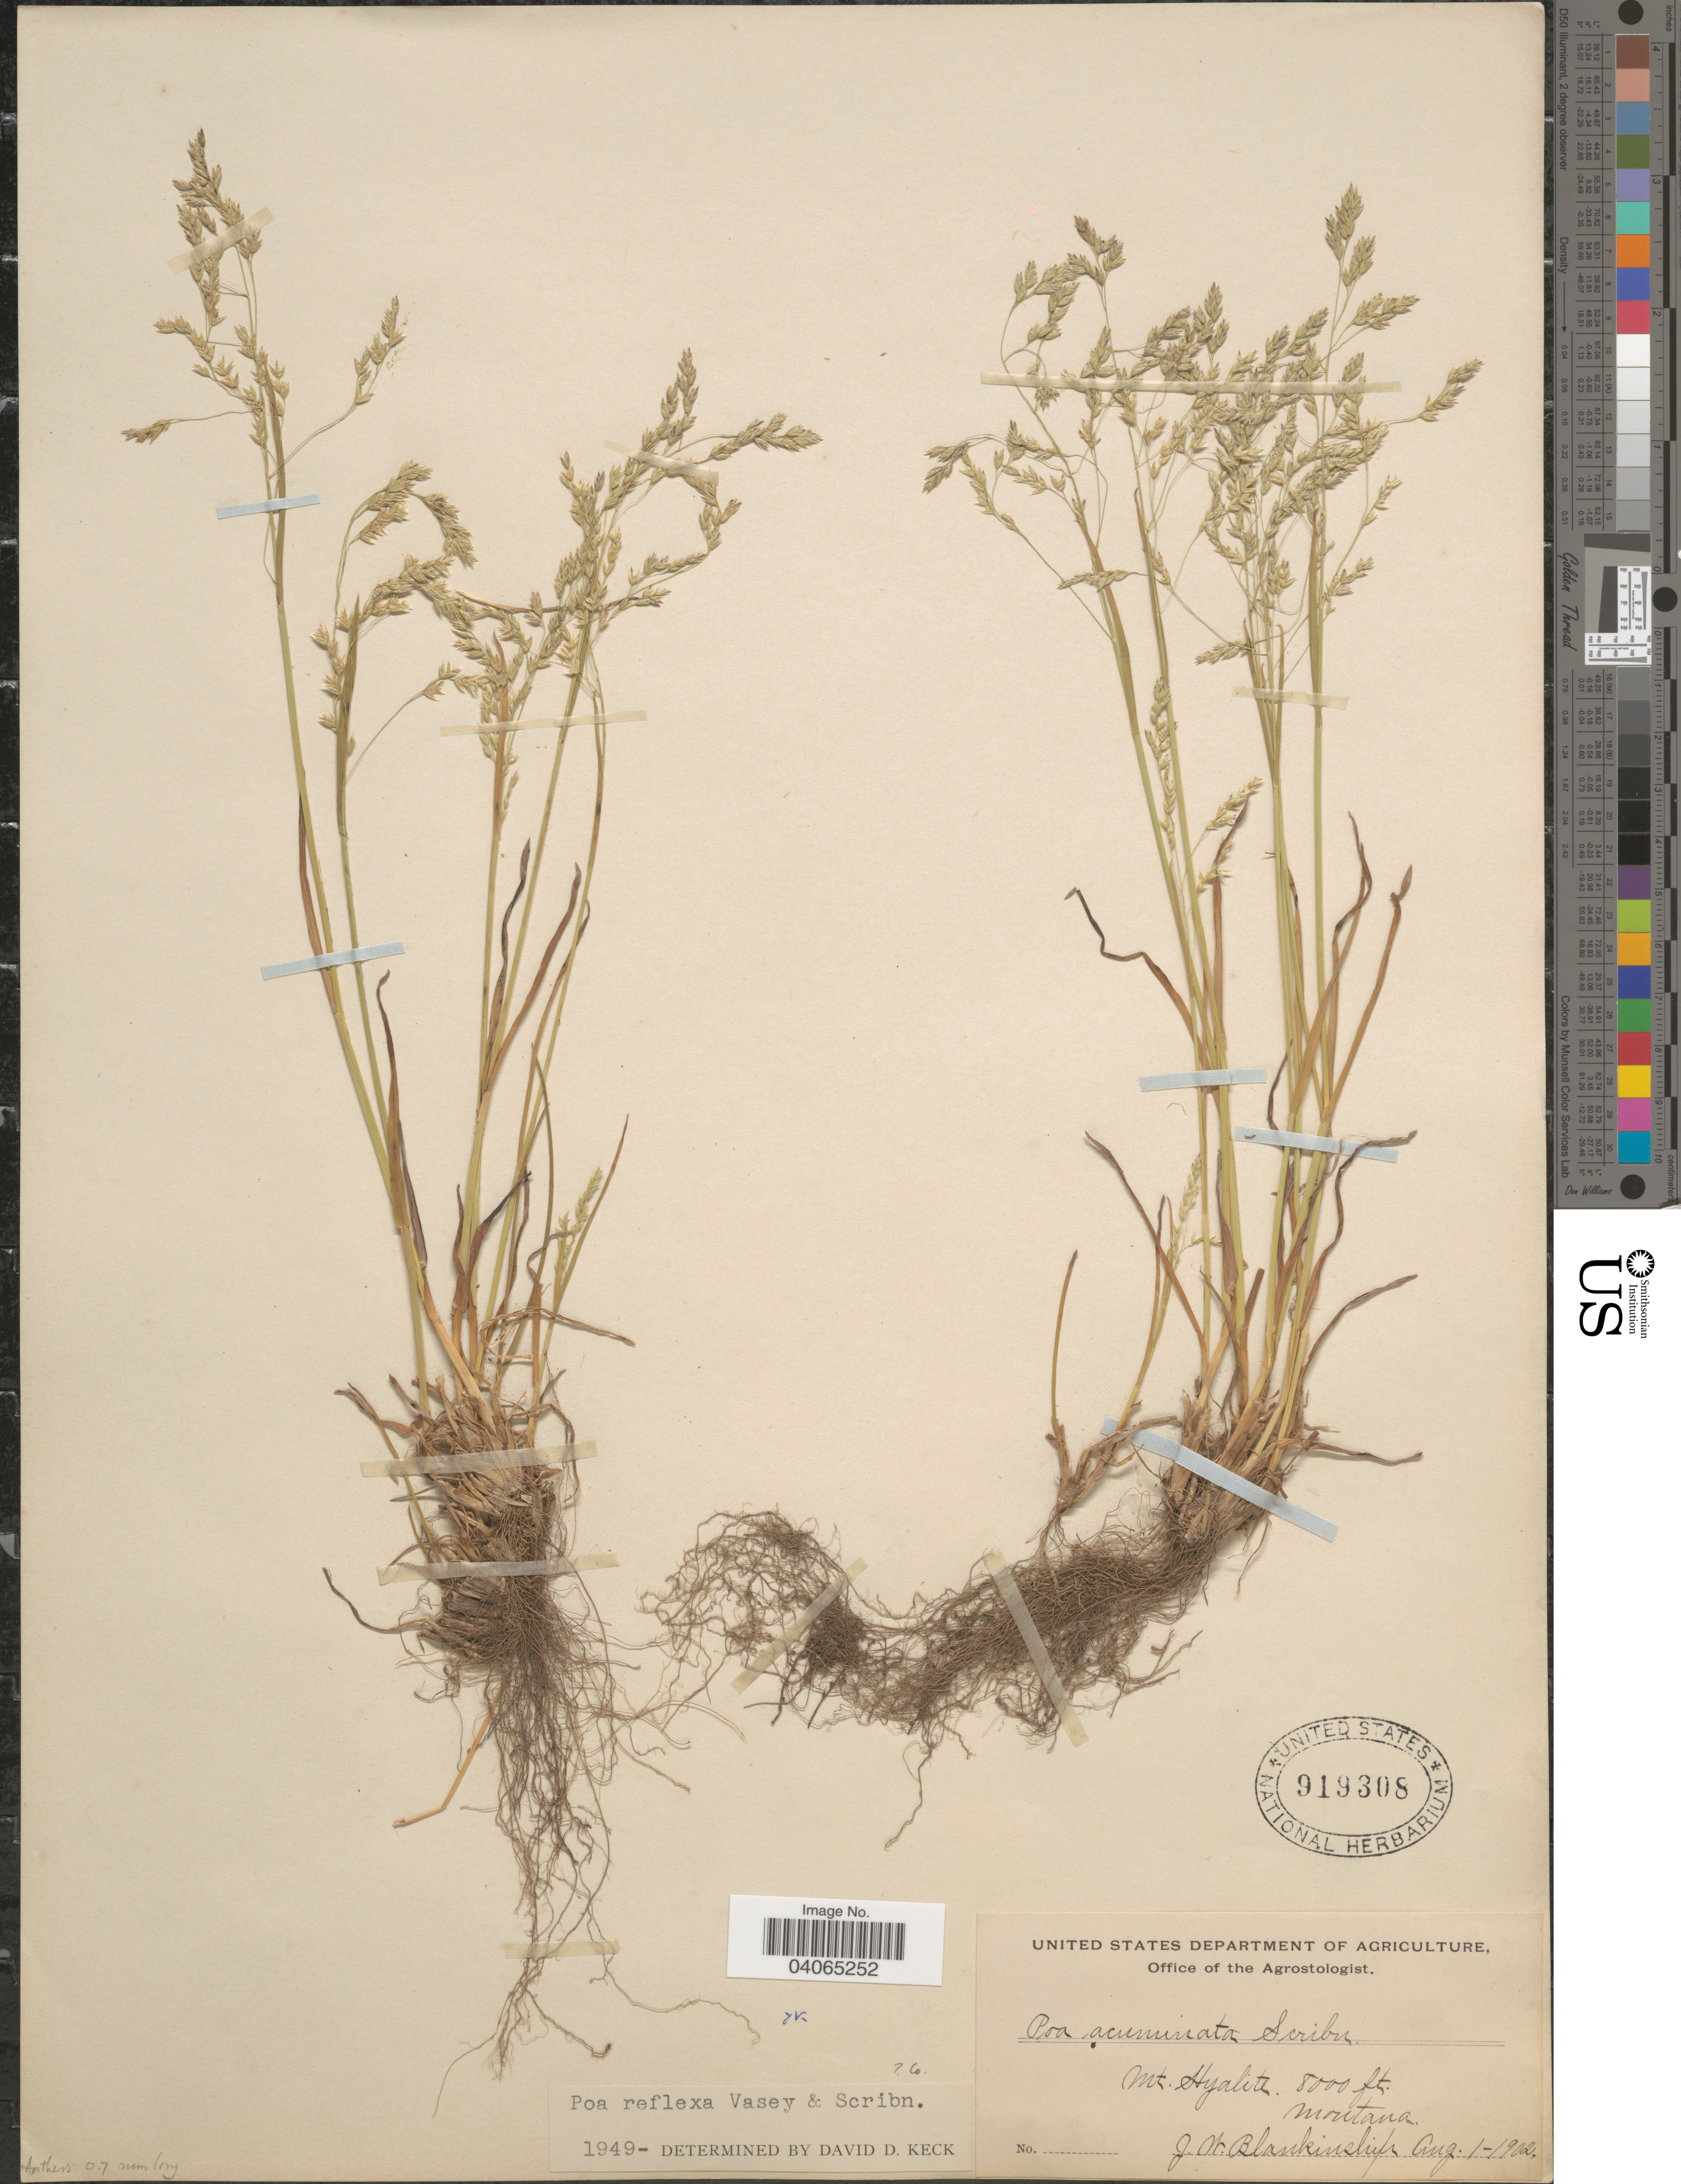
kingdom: Plantae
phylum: Tracheophyta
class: Liliopsida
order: Poales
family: Poaceae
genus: Poa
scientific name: Poa reflexa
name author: Vasey & Scribn.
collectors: J. W. Blankinship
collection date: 1902-08-01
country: United States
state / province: Montana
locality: Mt. Hyalite.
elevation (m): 2438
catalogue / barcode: US 919308